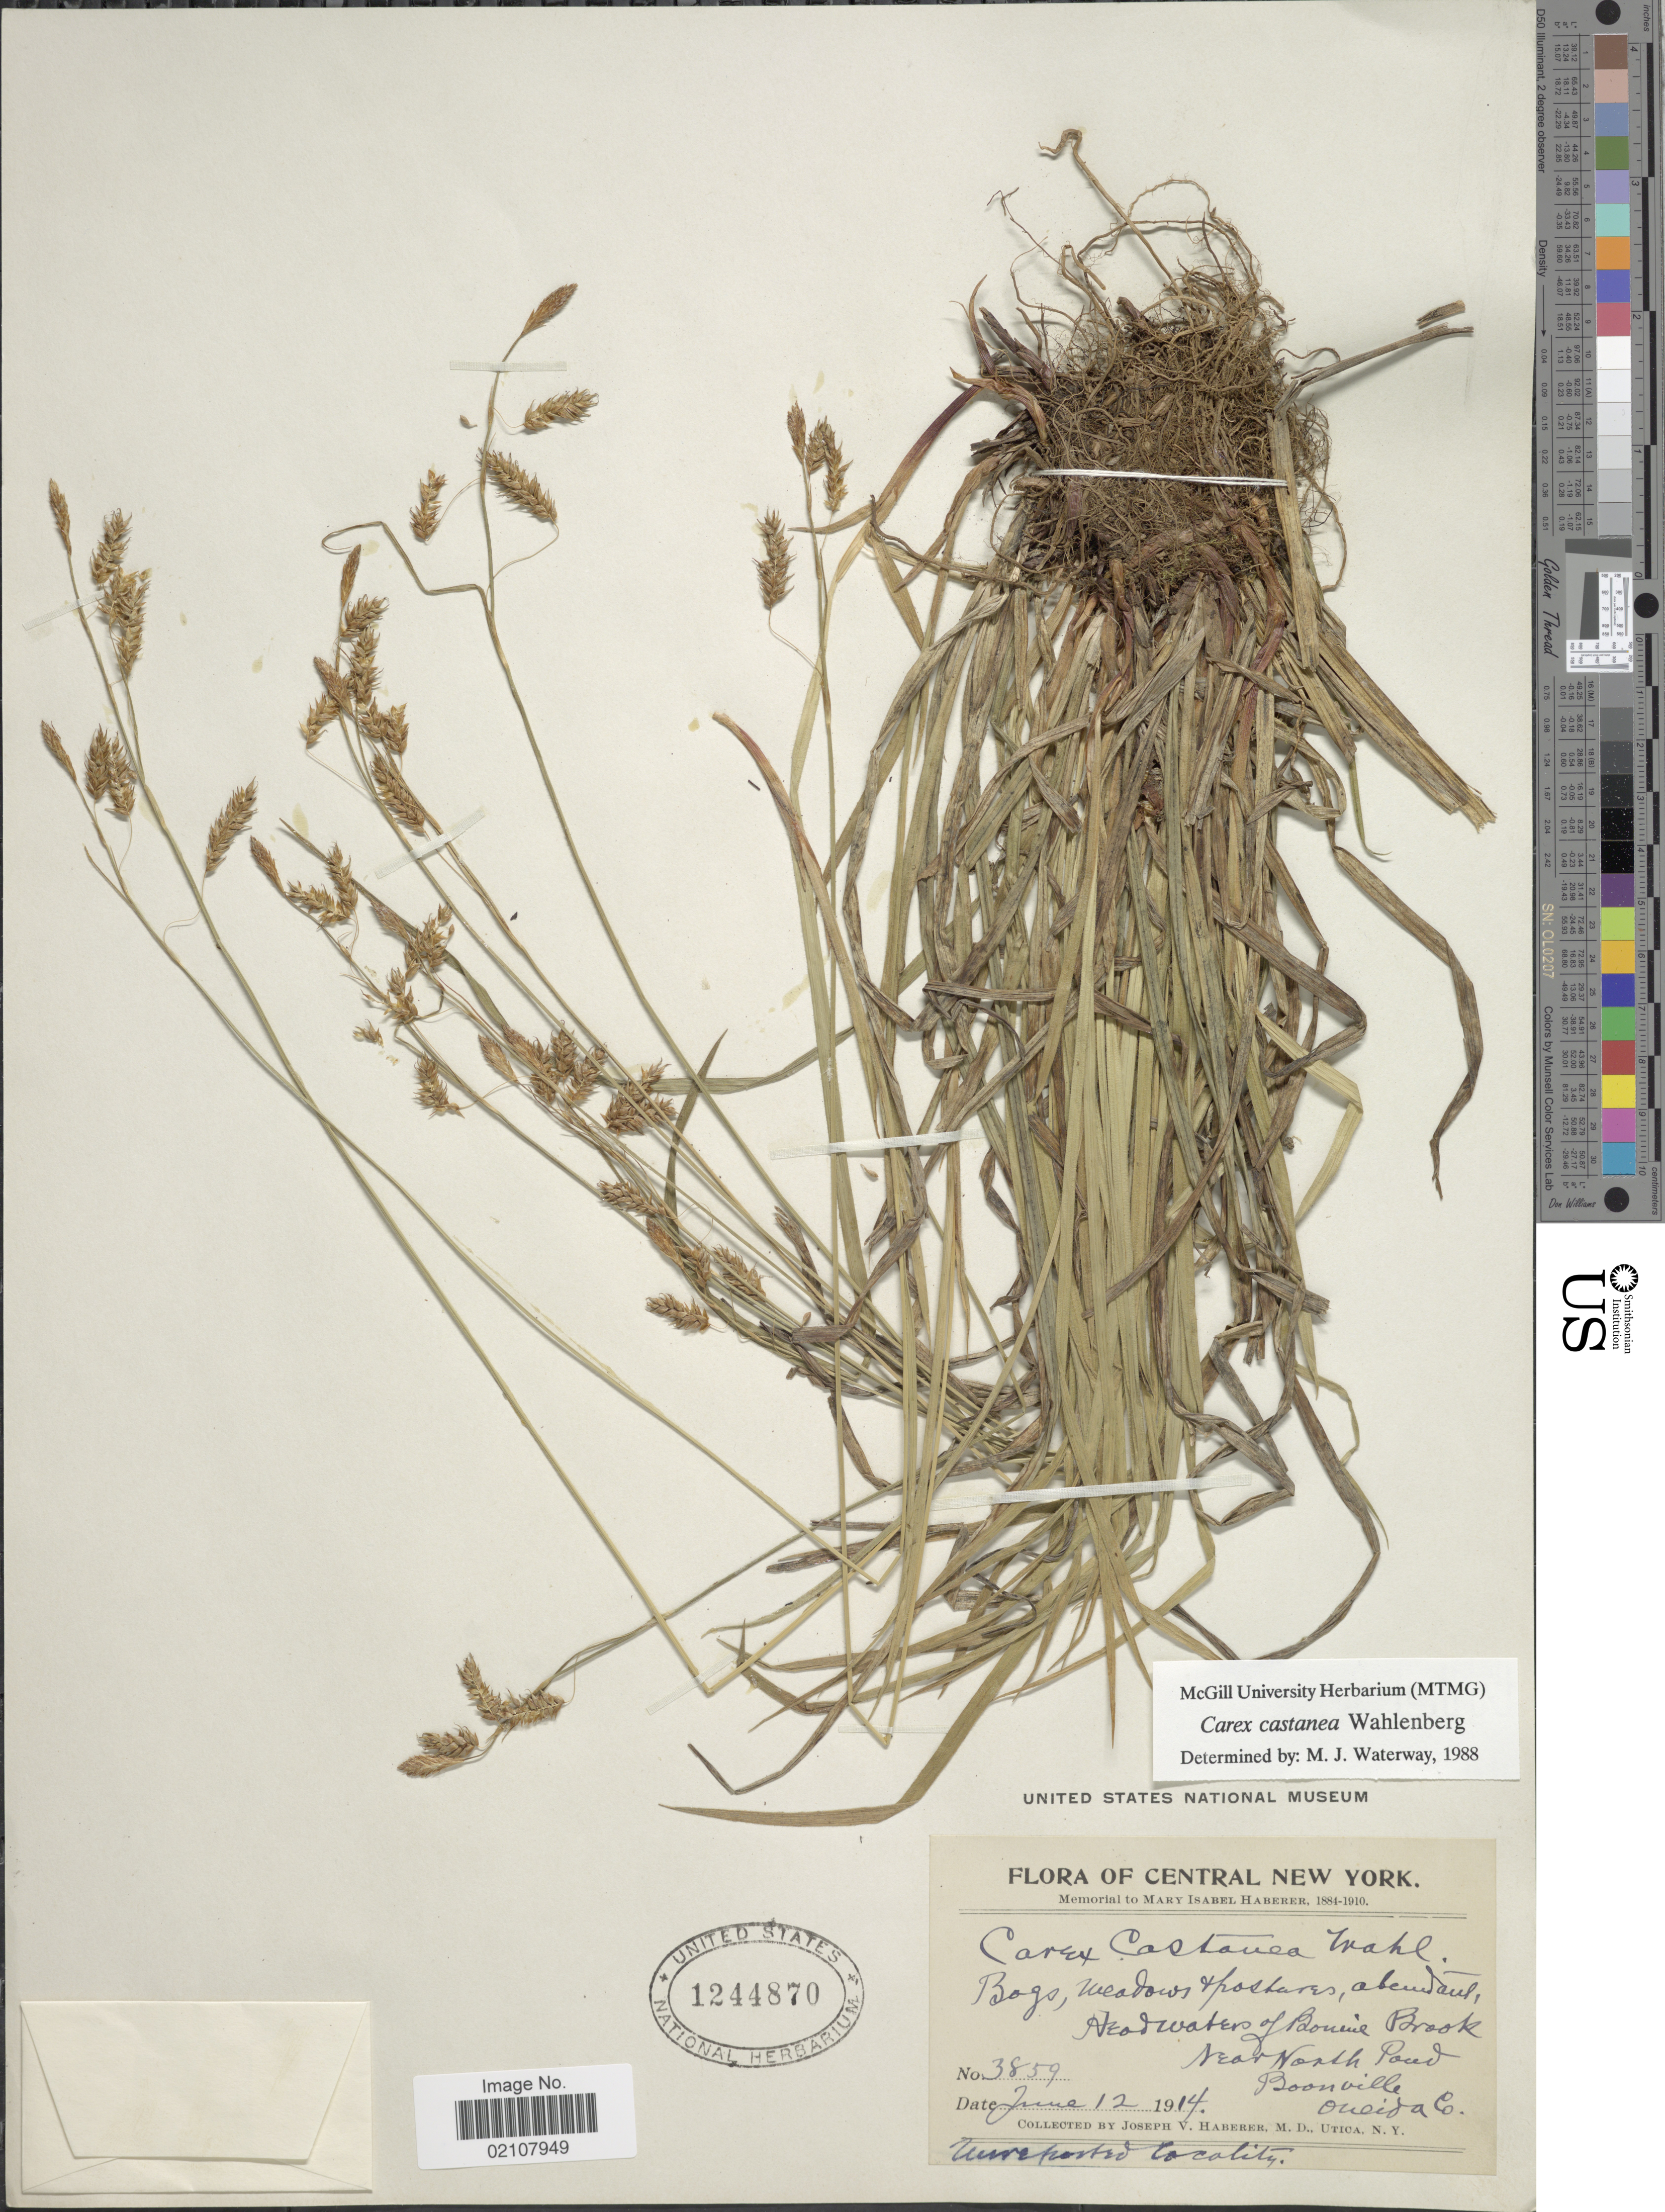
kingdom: Plantae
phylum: Tracheophyta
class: Liliopsida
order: Poales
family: Cyperaceae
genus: Carex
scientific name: Carex castanea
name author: Wahlenb.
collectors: J. V. Haberer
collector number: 3859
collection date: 1914-06-12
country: United States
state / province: New York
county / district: Oneida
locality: Central New York, Bogs, meadows + pastures, abundant Haedwaters of Bonnie Brook, Near North Pond, Boonville, Oneida Co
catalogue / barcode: US 1244870